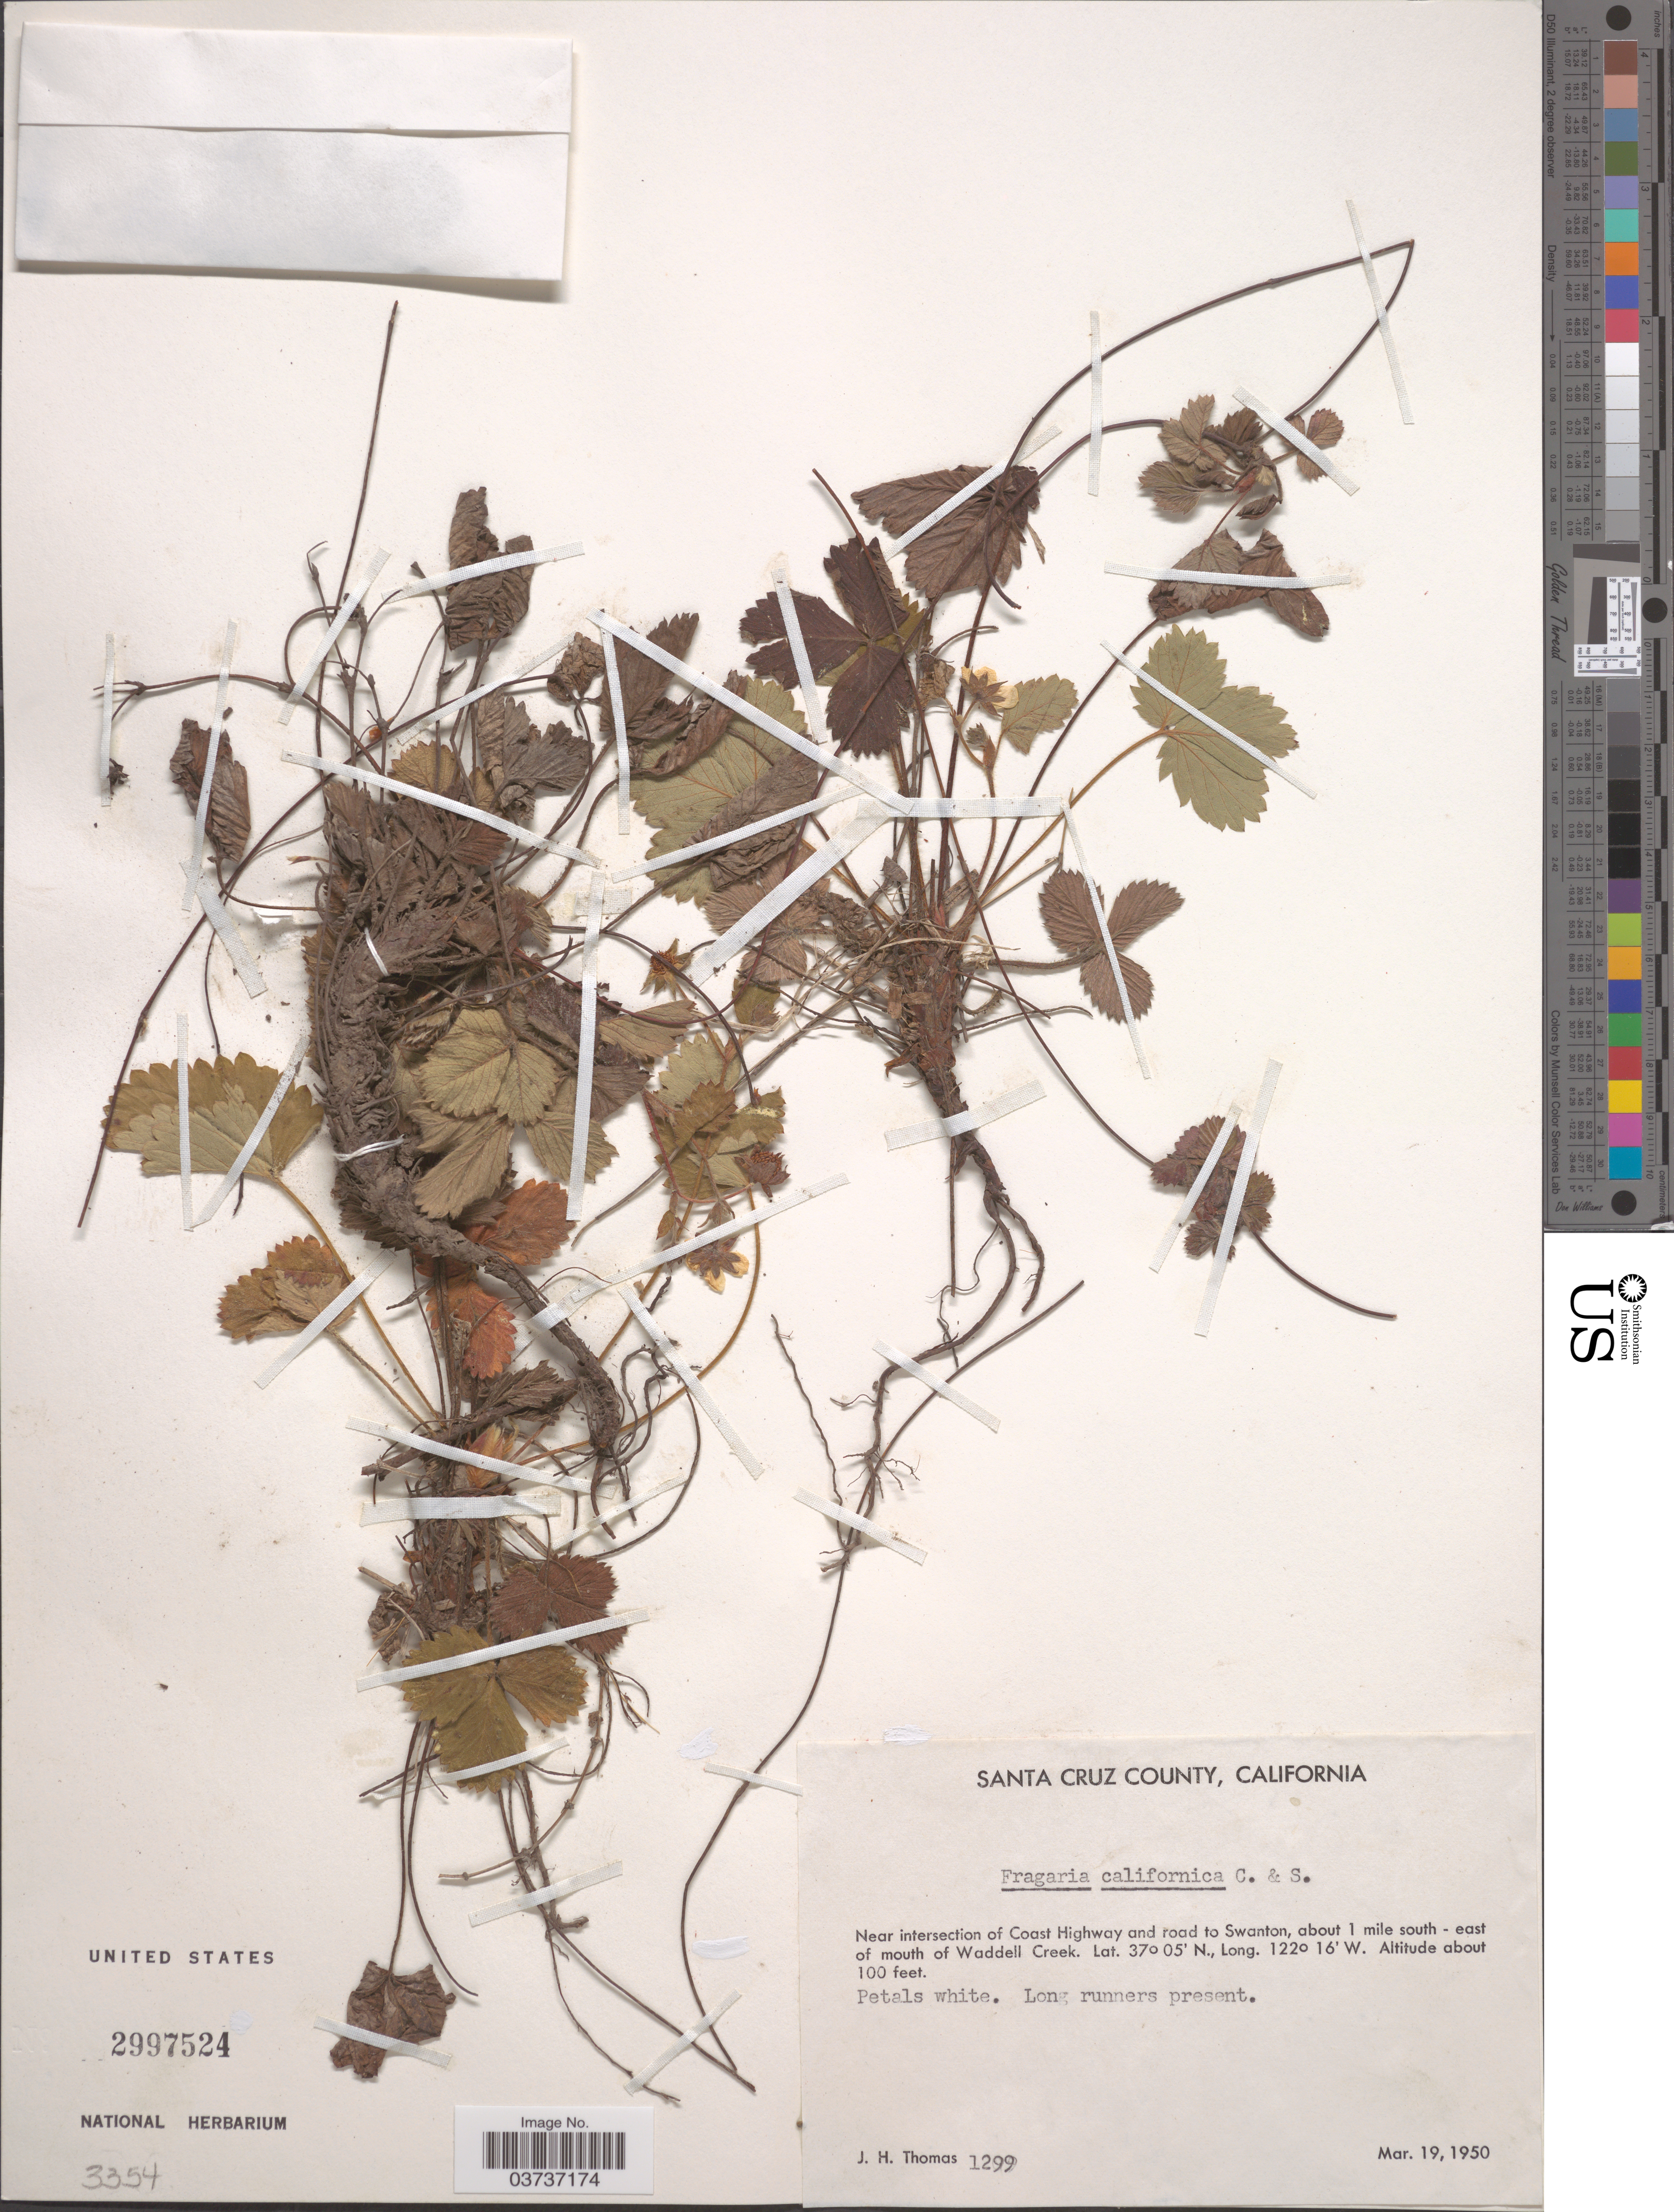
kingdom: Plantae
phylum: Tracheophyta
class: Magnoliopsida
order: Rosales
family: Rosaceae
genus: Fragaria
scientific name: Fragaria californica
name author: Cham. & Schltdl.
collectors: J. H. Thomas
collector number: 1299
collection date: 1950-03-19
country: United States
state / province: California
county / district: Santa Cruz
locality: Santa Cruz County. Near intersection of Coast Highway and road to Swanton, about 1 mile south - east of mouth of Waddell Creek.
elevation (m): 30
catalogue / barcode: US 2997524